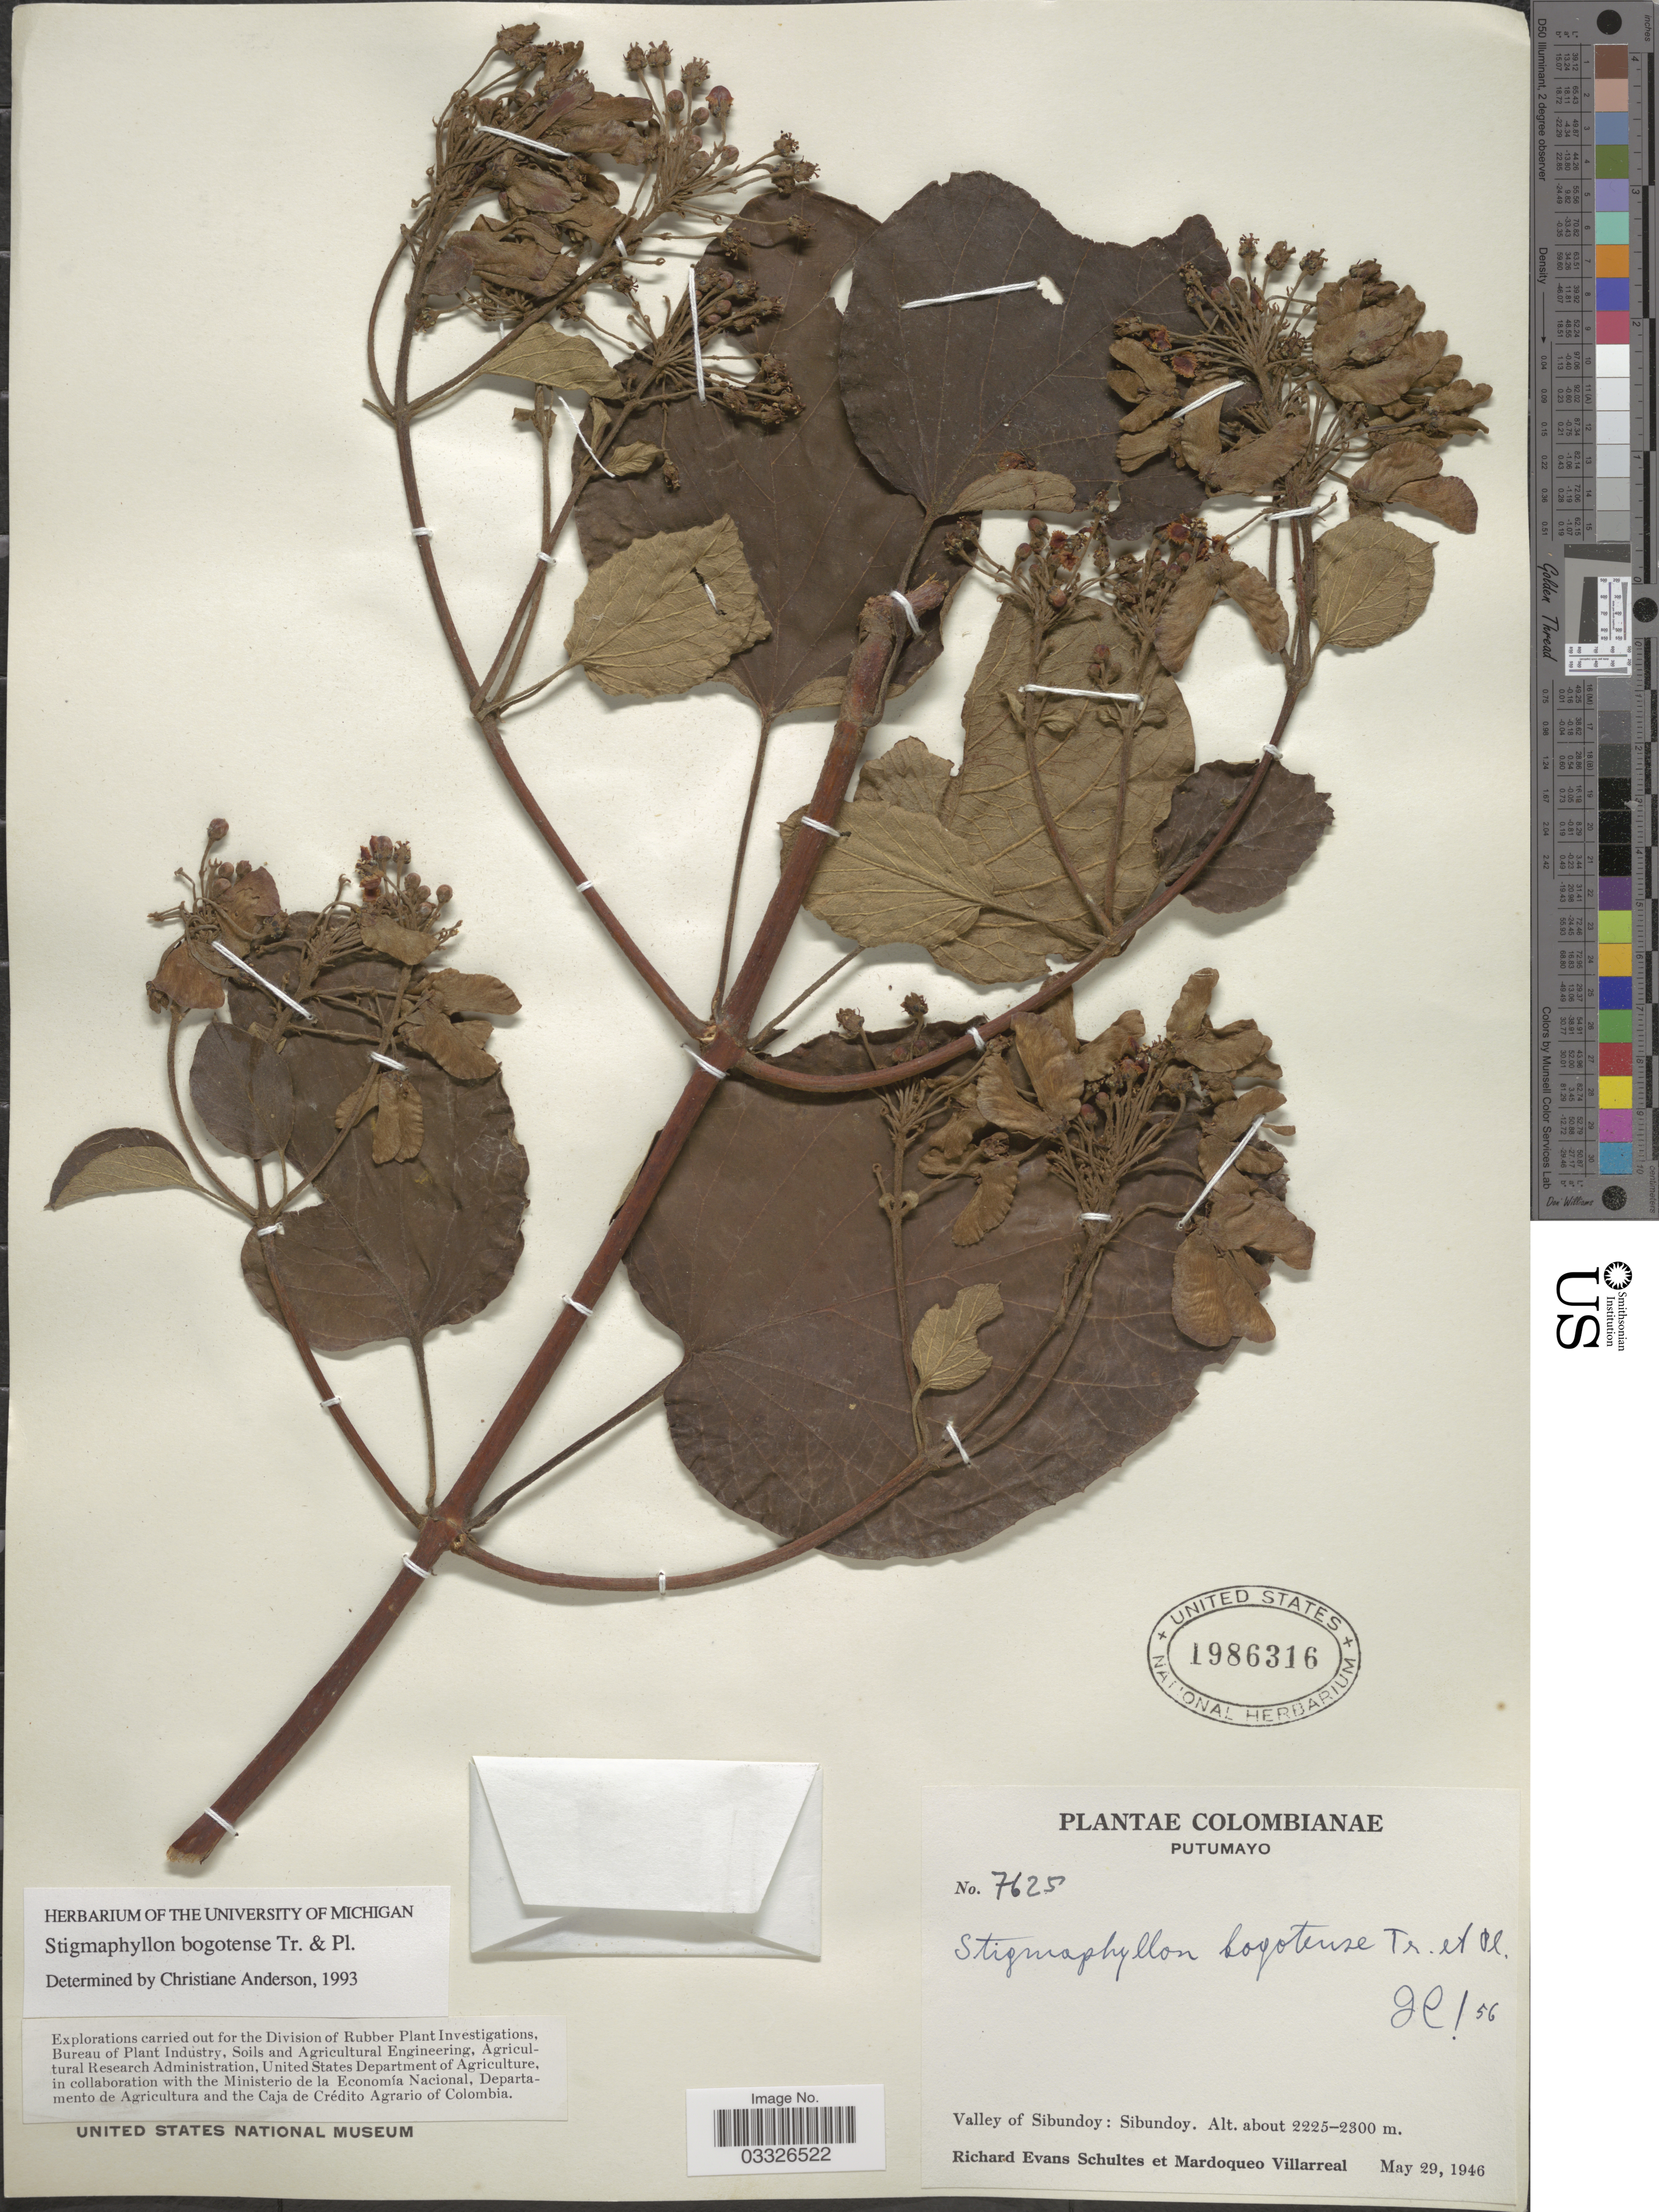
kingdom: Plantae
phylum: Tracheophyta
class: Magnoliopsida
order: Malpighiales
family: Malpighiaceae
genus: Stigmaphyllon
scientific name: Stigmaphyllon bogotense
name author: Triana & Planch.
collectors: R. E. Schultes & M. Villarreal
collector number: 7625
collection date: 1946-05-29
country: Colombia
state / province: Putumayo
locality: Valley of Sibundoy: Sibundoy.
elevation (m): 2225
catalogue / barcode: US 1986316